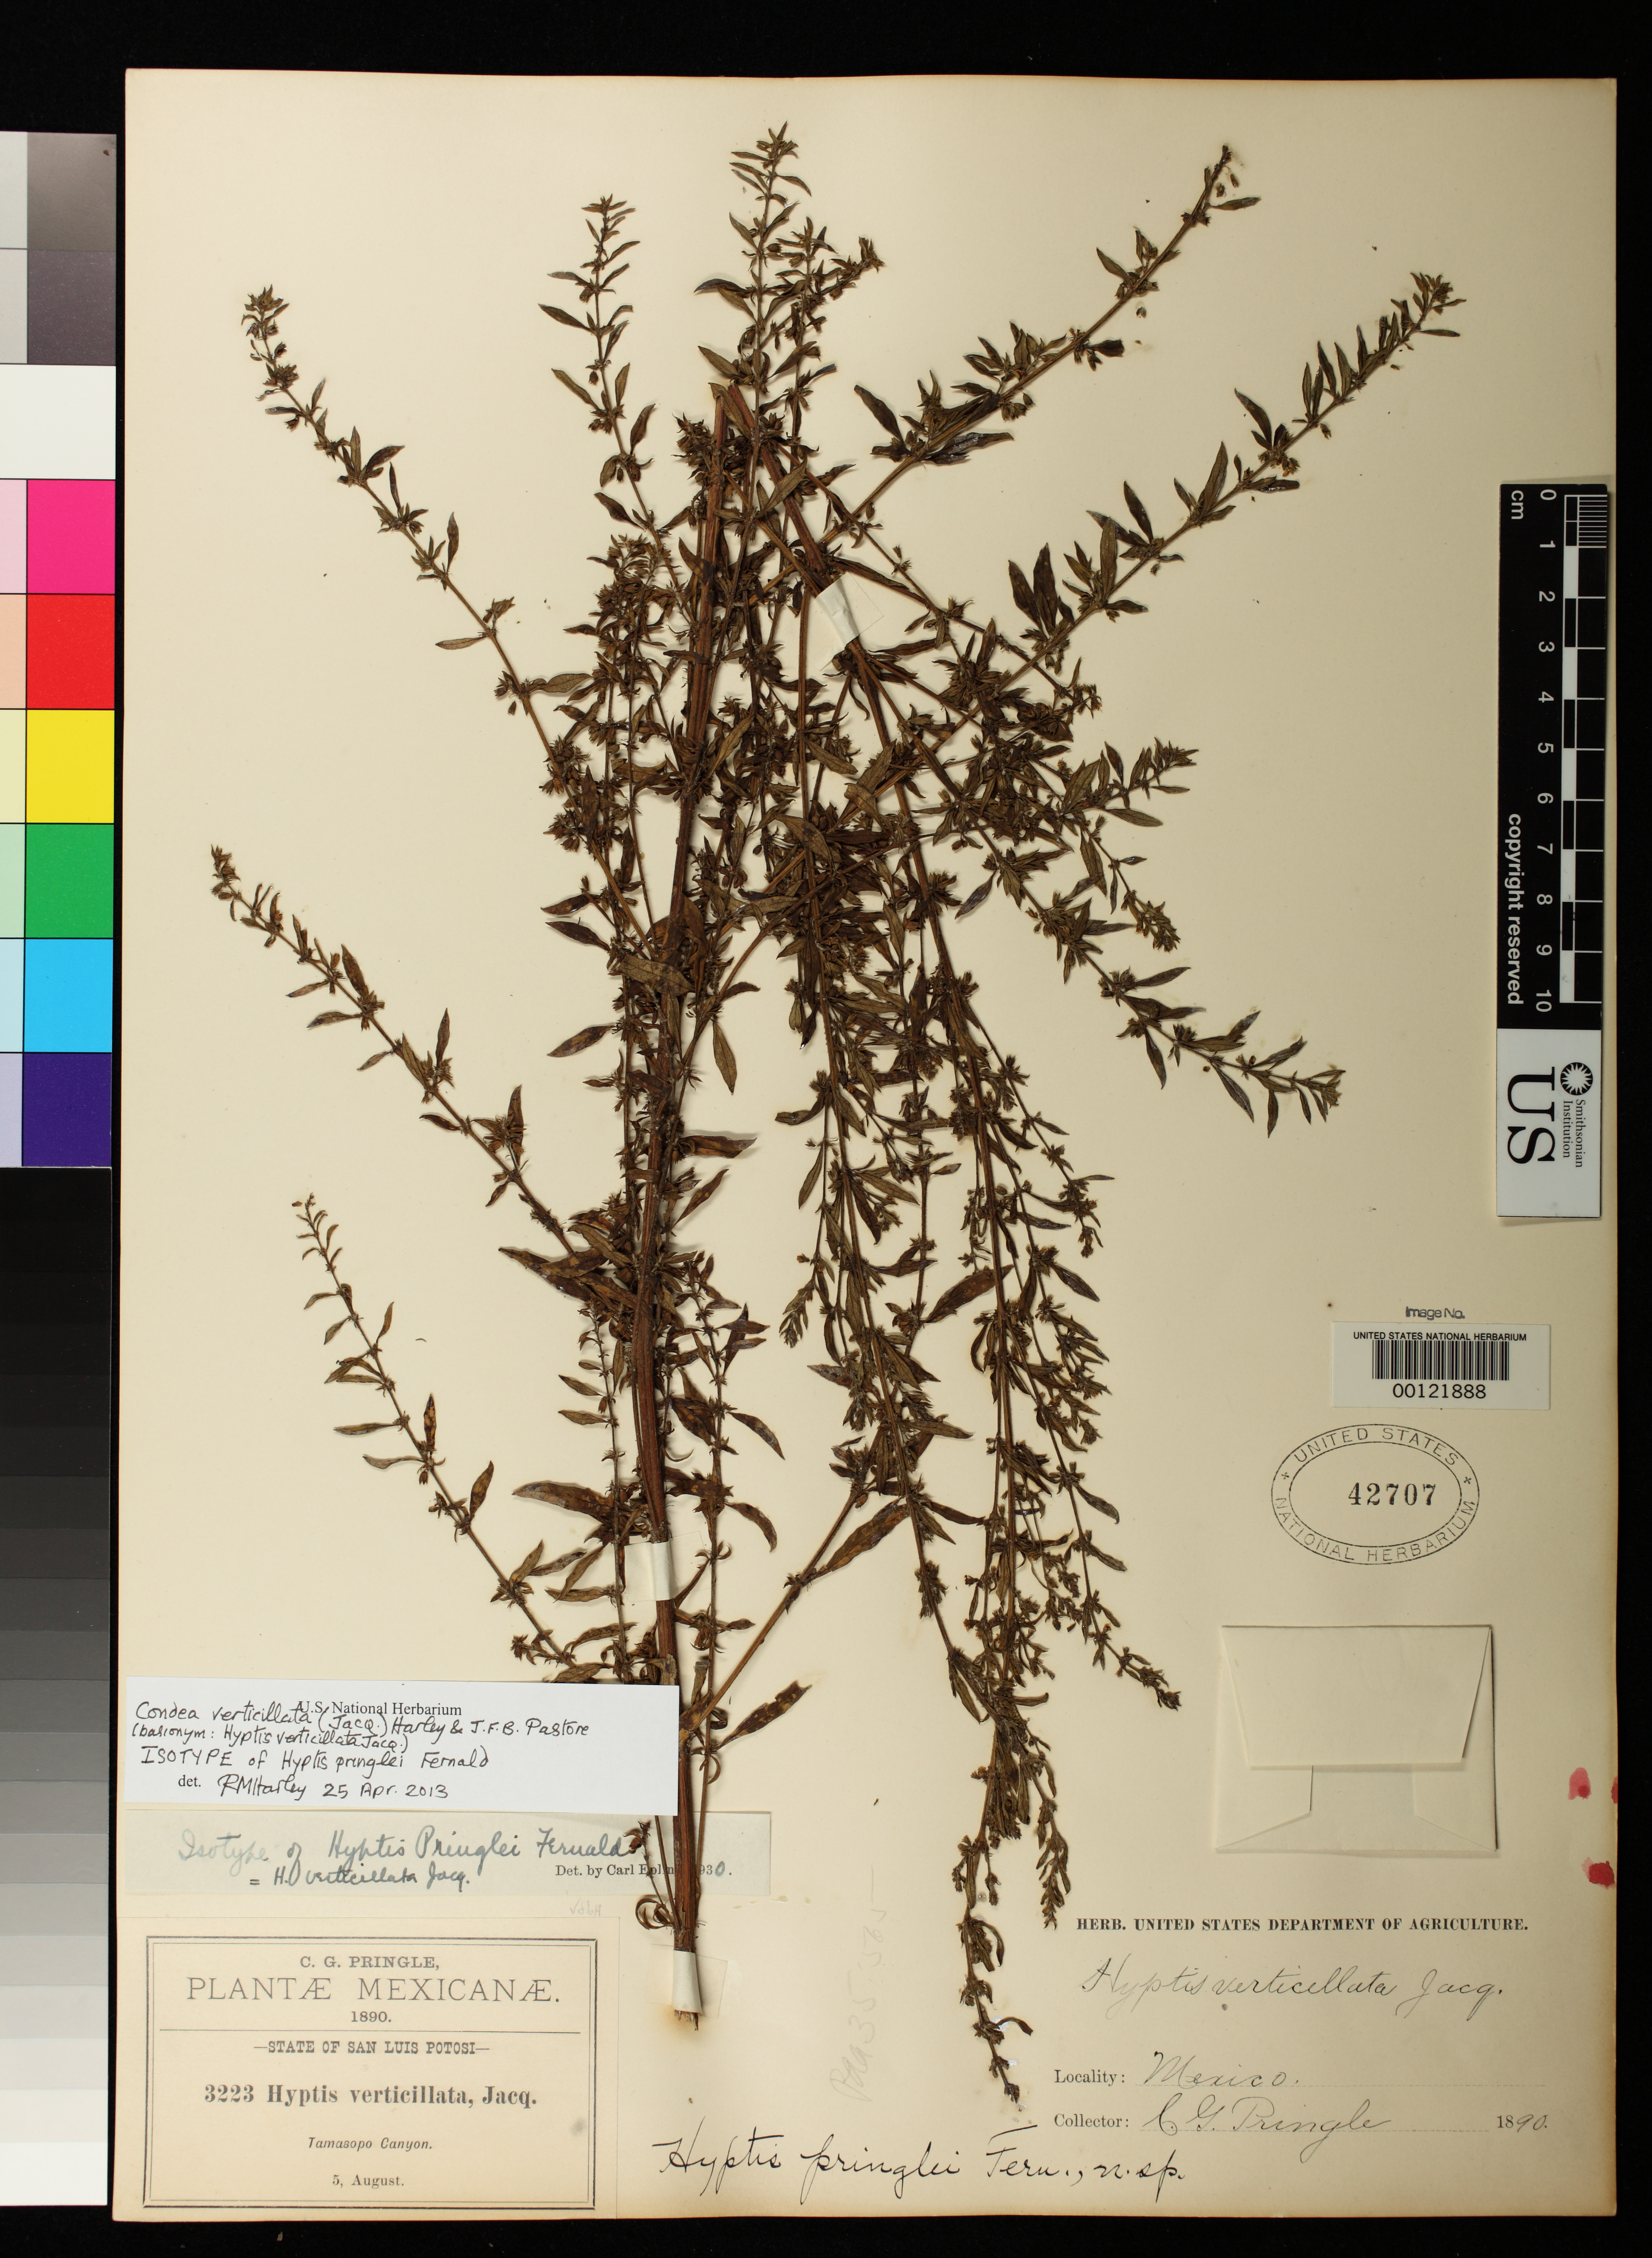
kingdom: Plantae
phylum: Tracheophyta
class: Magnoliopsida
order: Lamiales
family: Lamiaceae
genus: Hyptis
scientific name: Hyptis pringlei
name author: Fernald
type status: Isotype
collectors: C. G. Pringle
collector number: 3223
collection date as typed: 05 Aug 1890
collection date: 1890-08-05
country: Mexico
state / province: San Luis Potosi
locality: Tamasopo Canyon.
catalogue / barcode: US 42707